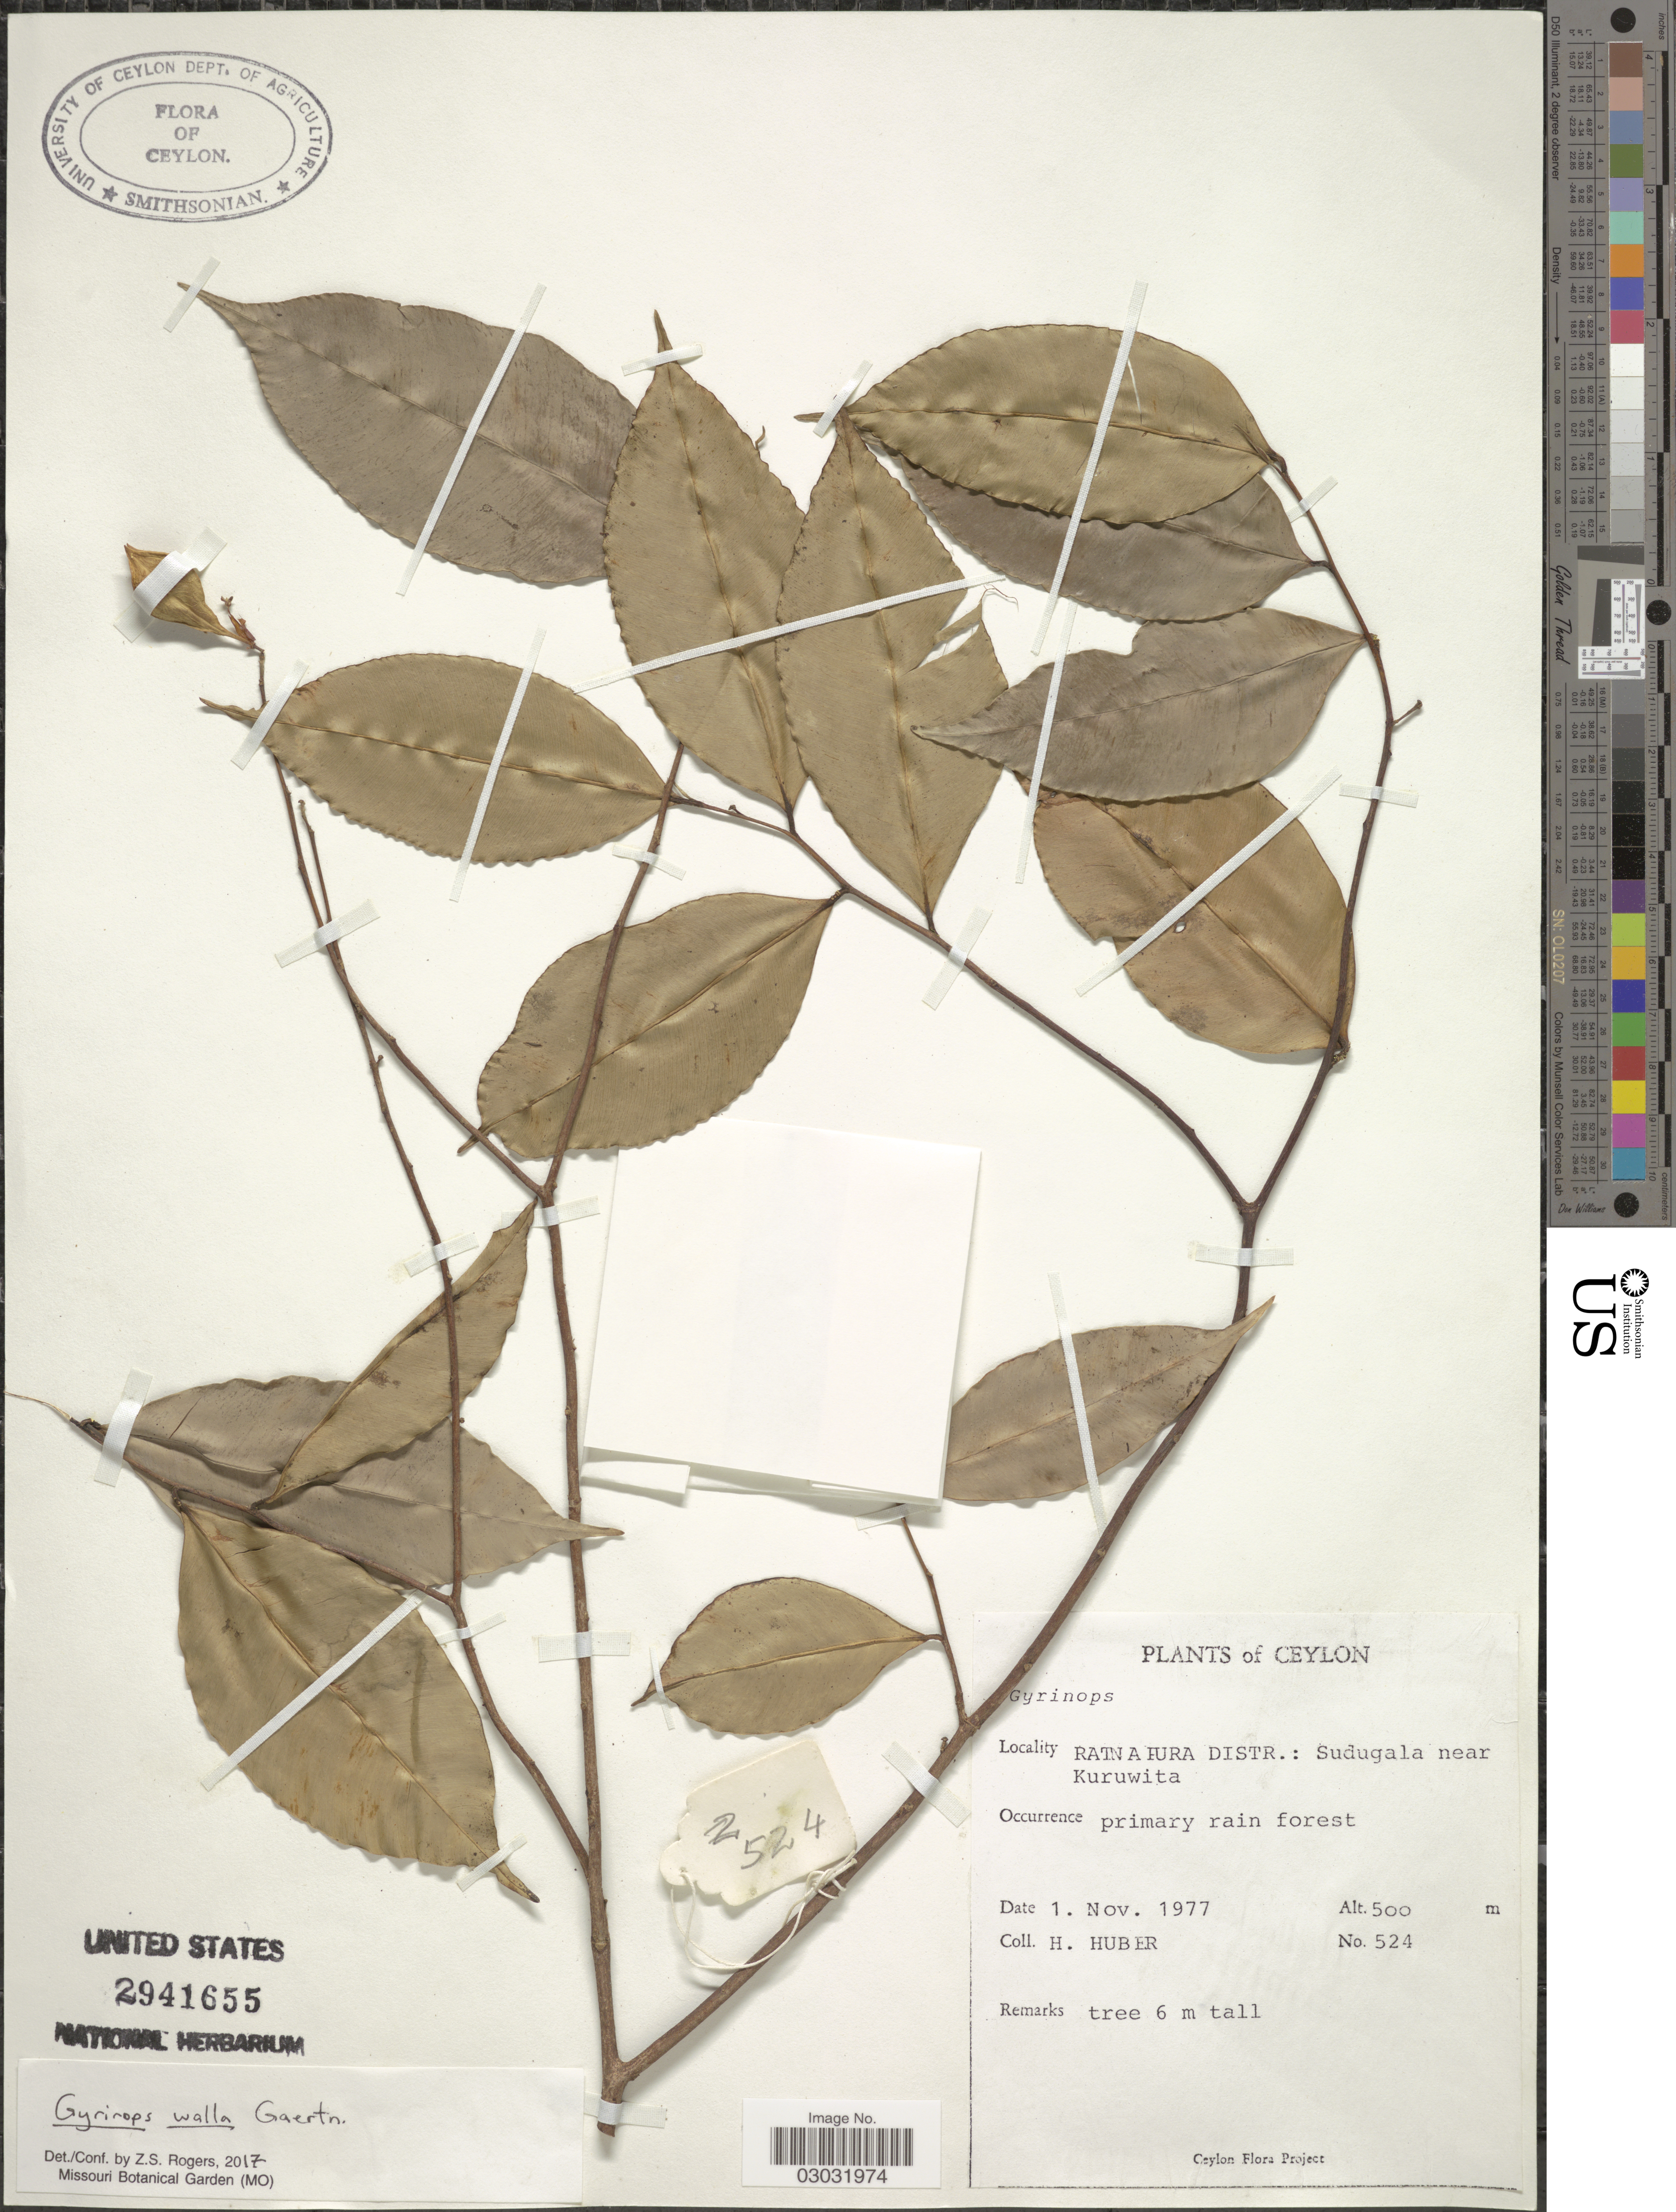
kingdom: Plantae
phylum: Tracheophyta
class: Magnoliopsida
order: Malvales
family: Thymelaeaceae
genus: Gyrinops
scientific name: Gyrinops walla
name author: Gaertn.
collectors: H. Huber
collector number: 524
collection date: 1977-11-01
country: Sri Lanka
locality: Ceylon, Ratnapura Distr.: Sudugala near Kuruwita.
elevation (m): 500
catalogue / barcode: US 2941655